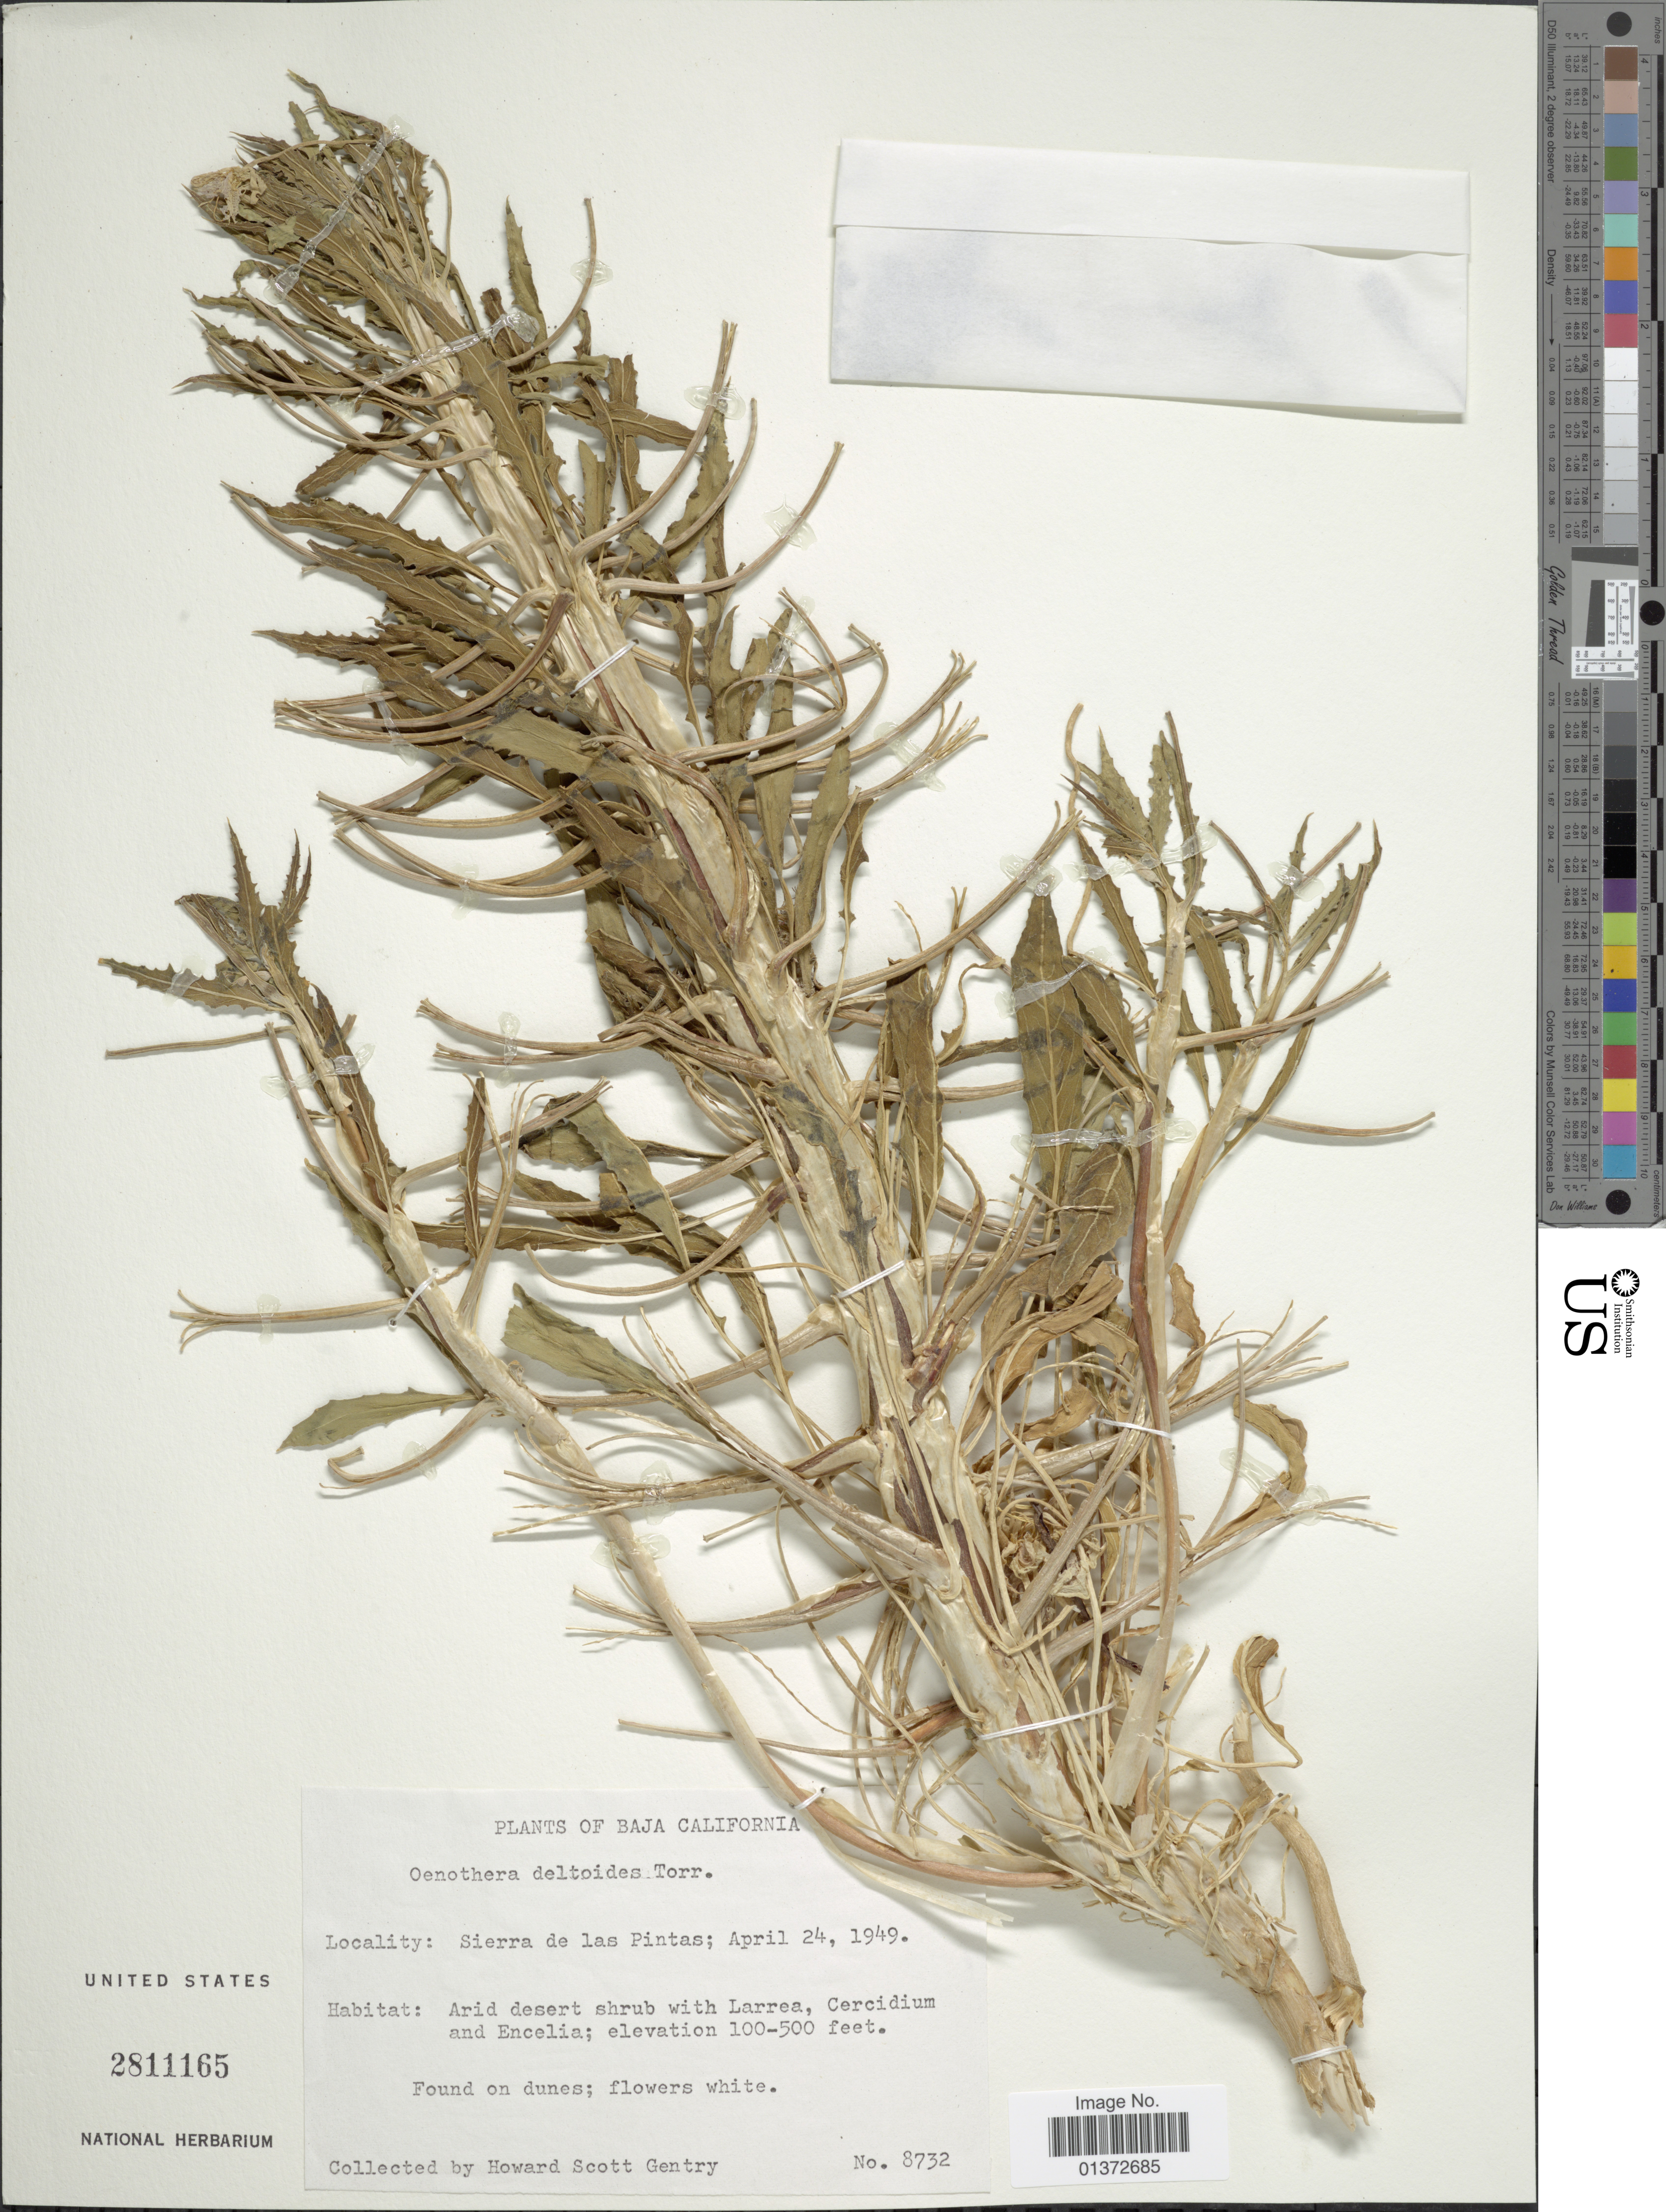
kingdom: Plantae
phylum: Tracheophyta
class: Magnoliopsida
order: Myrtales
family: Onagraceae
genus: Oenothera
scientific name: Oenothera deltoides subsp. deltoides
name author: Torr. & Frém.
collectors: H. S. Gentry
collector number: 8732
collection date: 1949-04-24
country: Mexico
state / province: Baja California Norte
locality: Sierra de Las Pintas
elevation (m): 30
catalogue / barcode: US 2811165